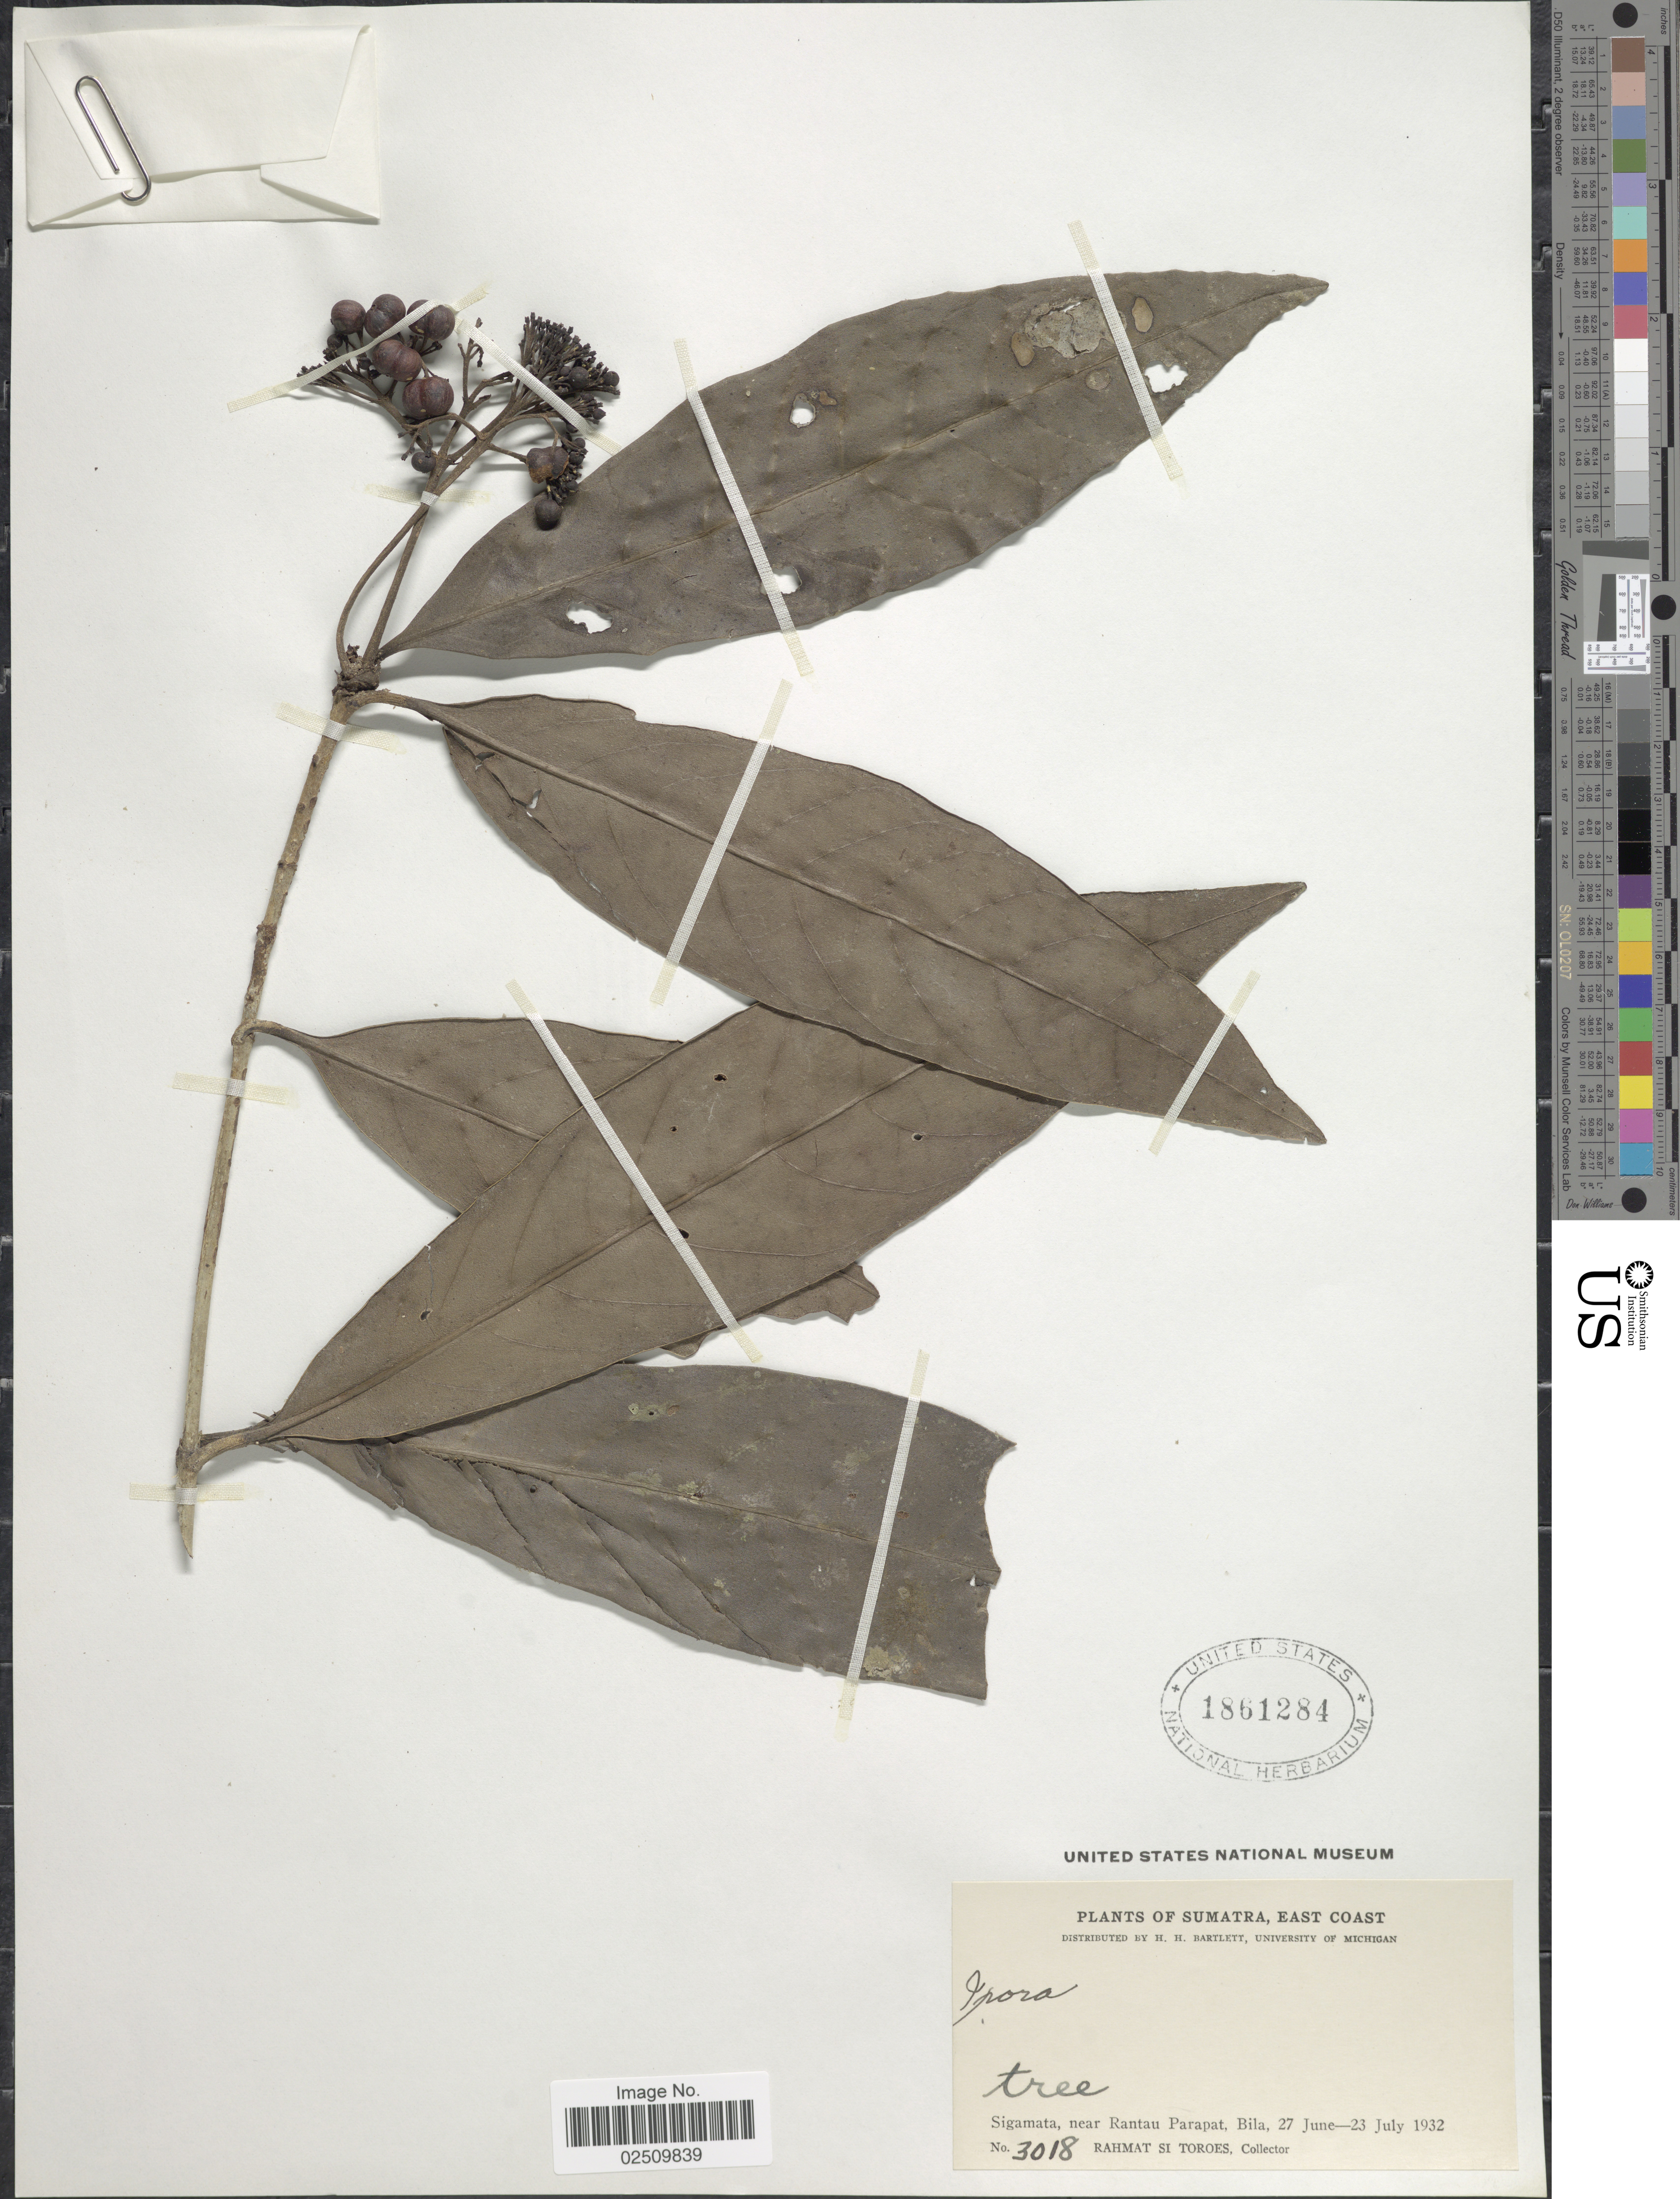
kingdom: Plantae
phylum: Tracheophyta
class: Magnoliopsida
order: Gentianales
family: Rubiaceae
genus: Ixora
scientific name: Ixora sp.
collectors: Rahmat Si Boeea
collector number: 3018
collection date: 1932-06-27/1932-07-23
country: Indonesia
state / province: Sumatra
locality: East Coast. Sigamata, near Rantau Parapat, Bila.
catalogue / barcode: US 1861284